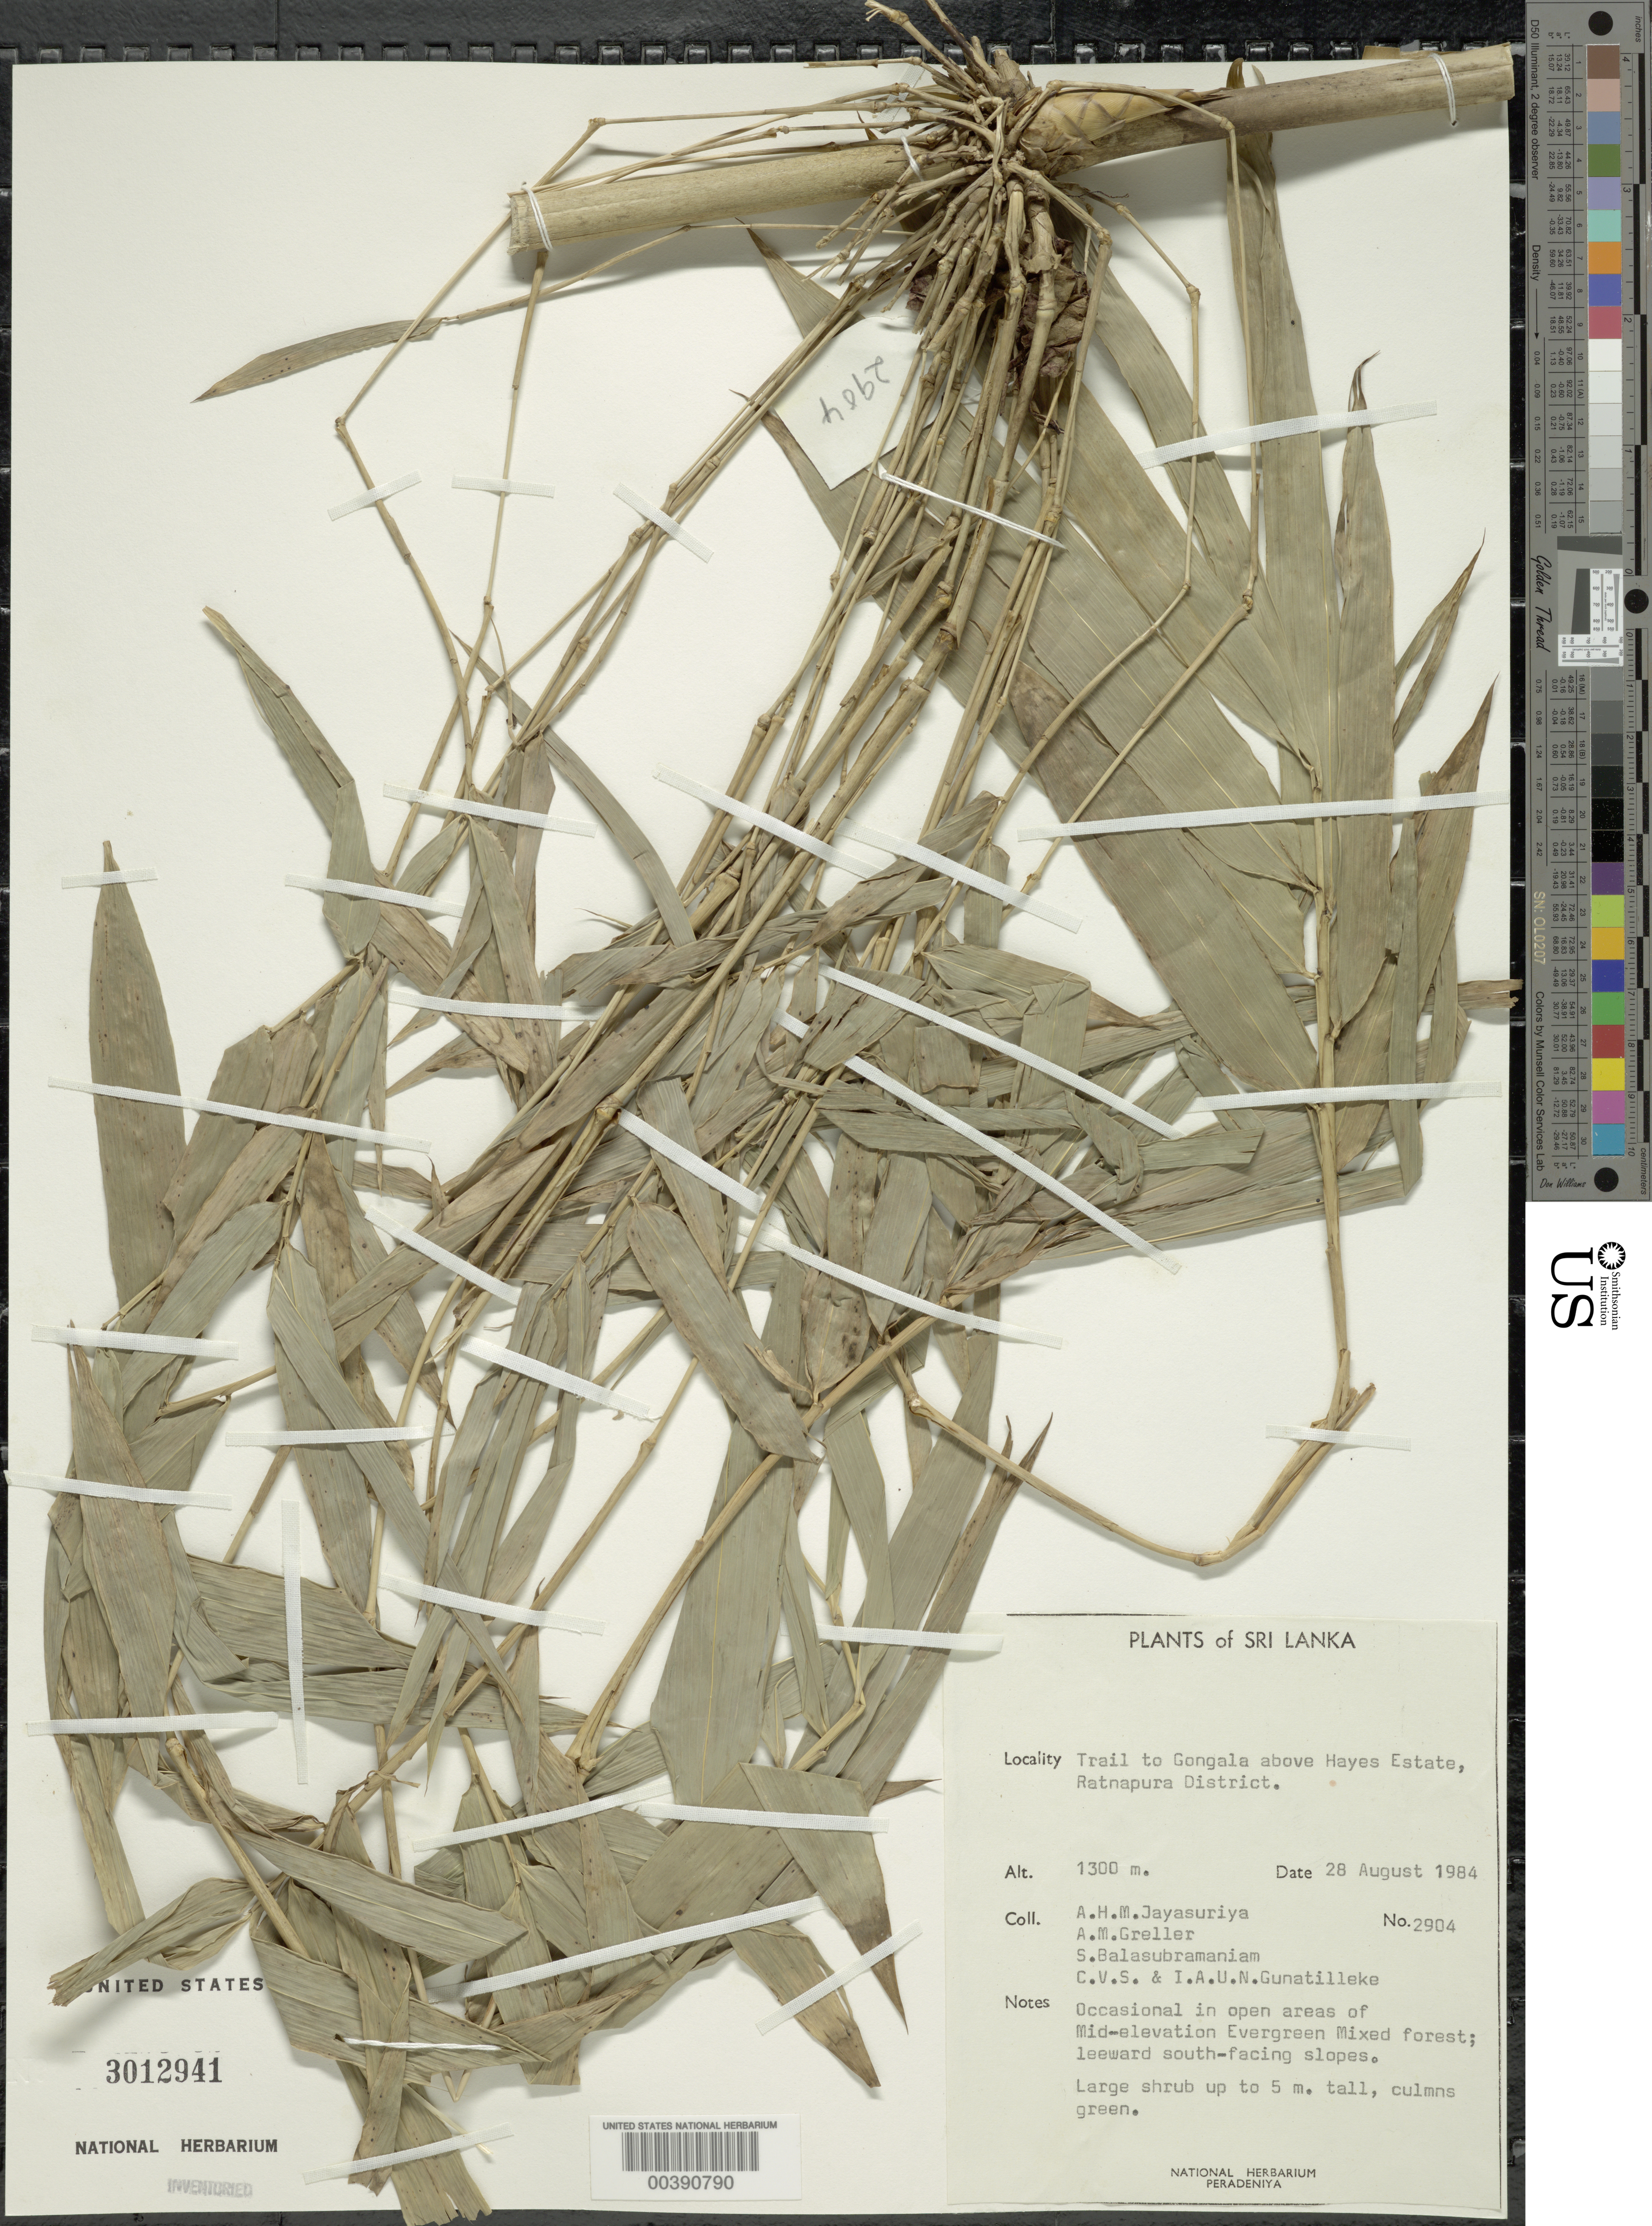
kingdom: Plantae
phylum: Tracheophyta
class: Liliopsida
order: Poales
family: Poaceae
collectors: A. H. Jayasuriya, A. Greller, S. Balasubramaniam, I. Gunatilleke & C. Gunatilleke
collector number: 2904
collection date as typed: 28 Aug 1984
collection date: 1984-08-28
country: Sri Lanka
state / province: Central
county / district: Ratnapura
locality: Hayes estate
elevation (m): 1300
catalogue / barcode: US 3012941